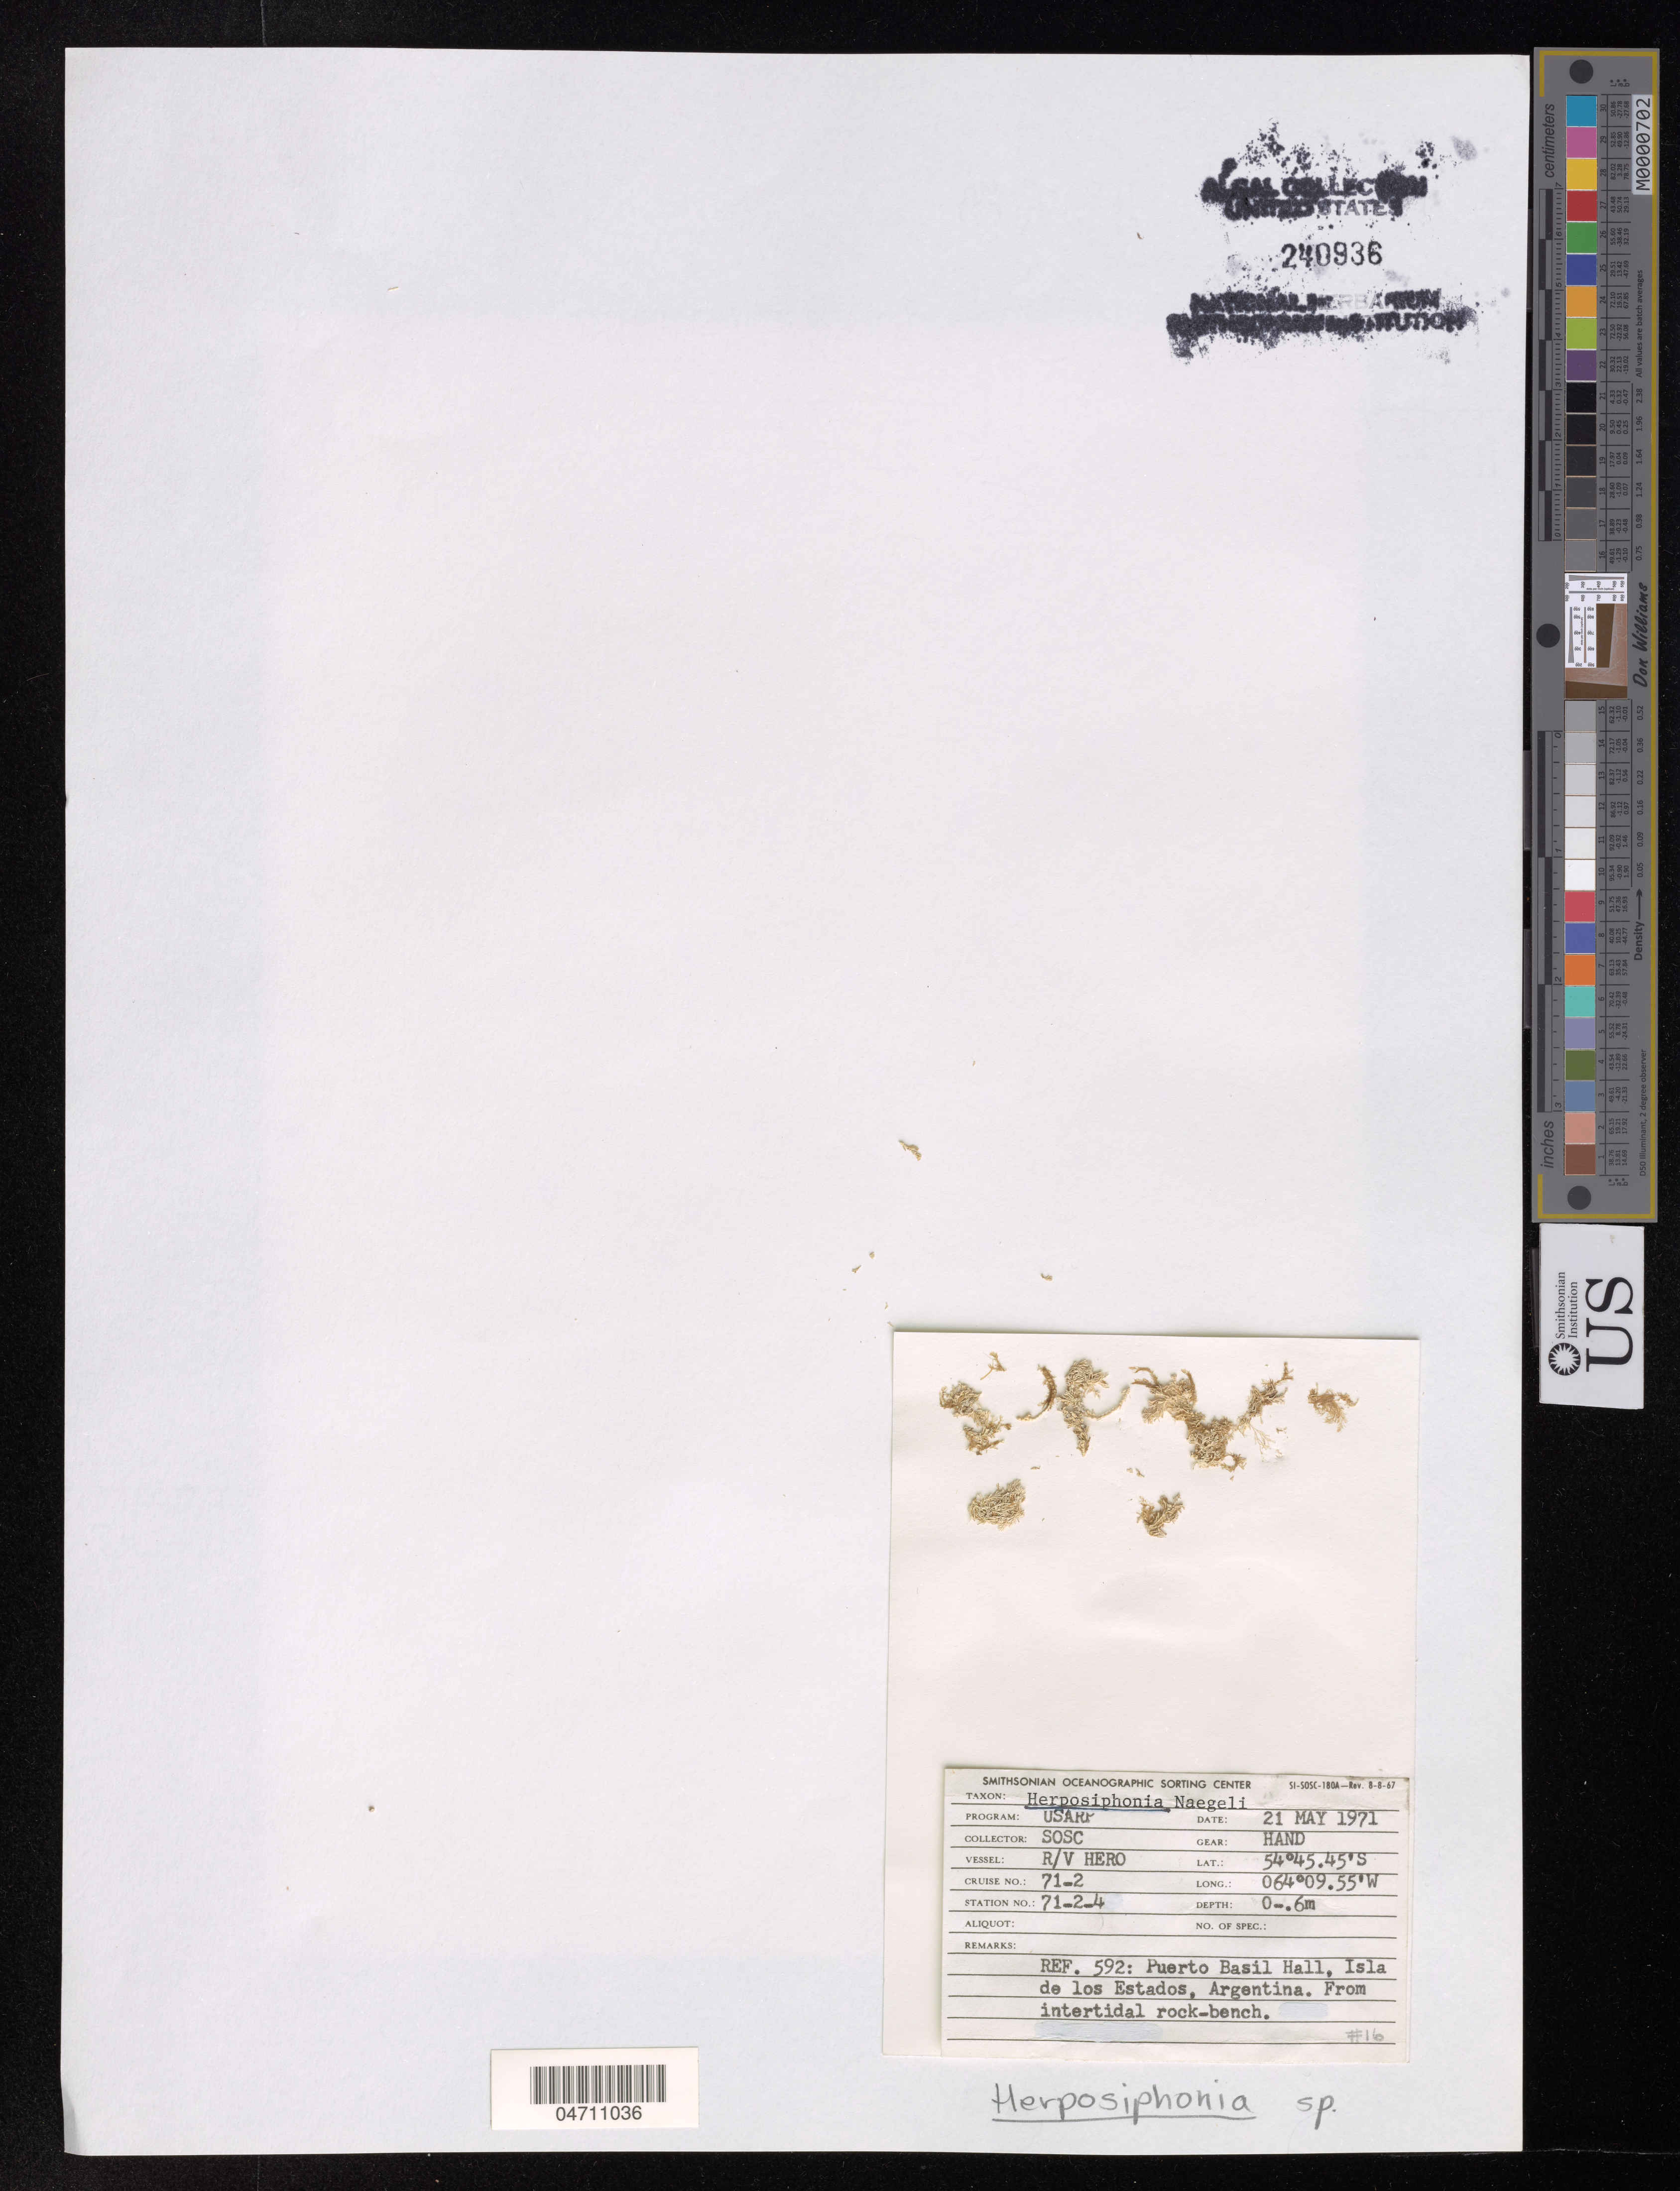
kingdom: Plantae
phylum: Rhodophyta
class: Florideophyceae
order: Ceramiales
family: Rhodomelaceae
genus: Herposiphonia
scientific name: Herposiphonia sp.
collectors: SOSC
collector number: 16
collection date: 1971-05-21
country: Argentina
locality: Puerto Basil Hall, Isla de los Estados.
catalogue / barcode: US 240936